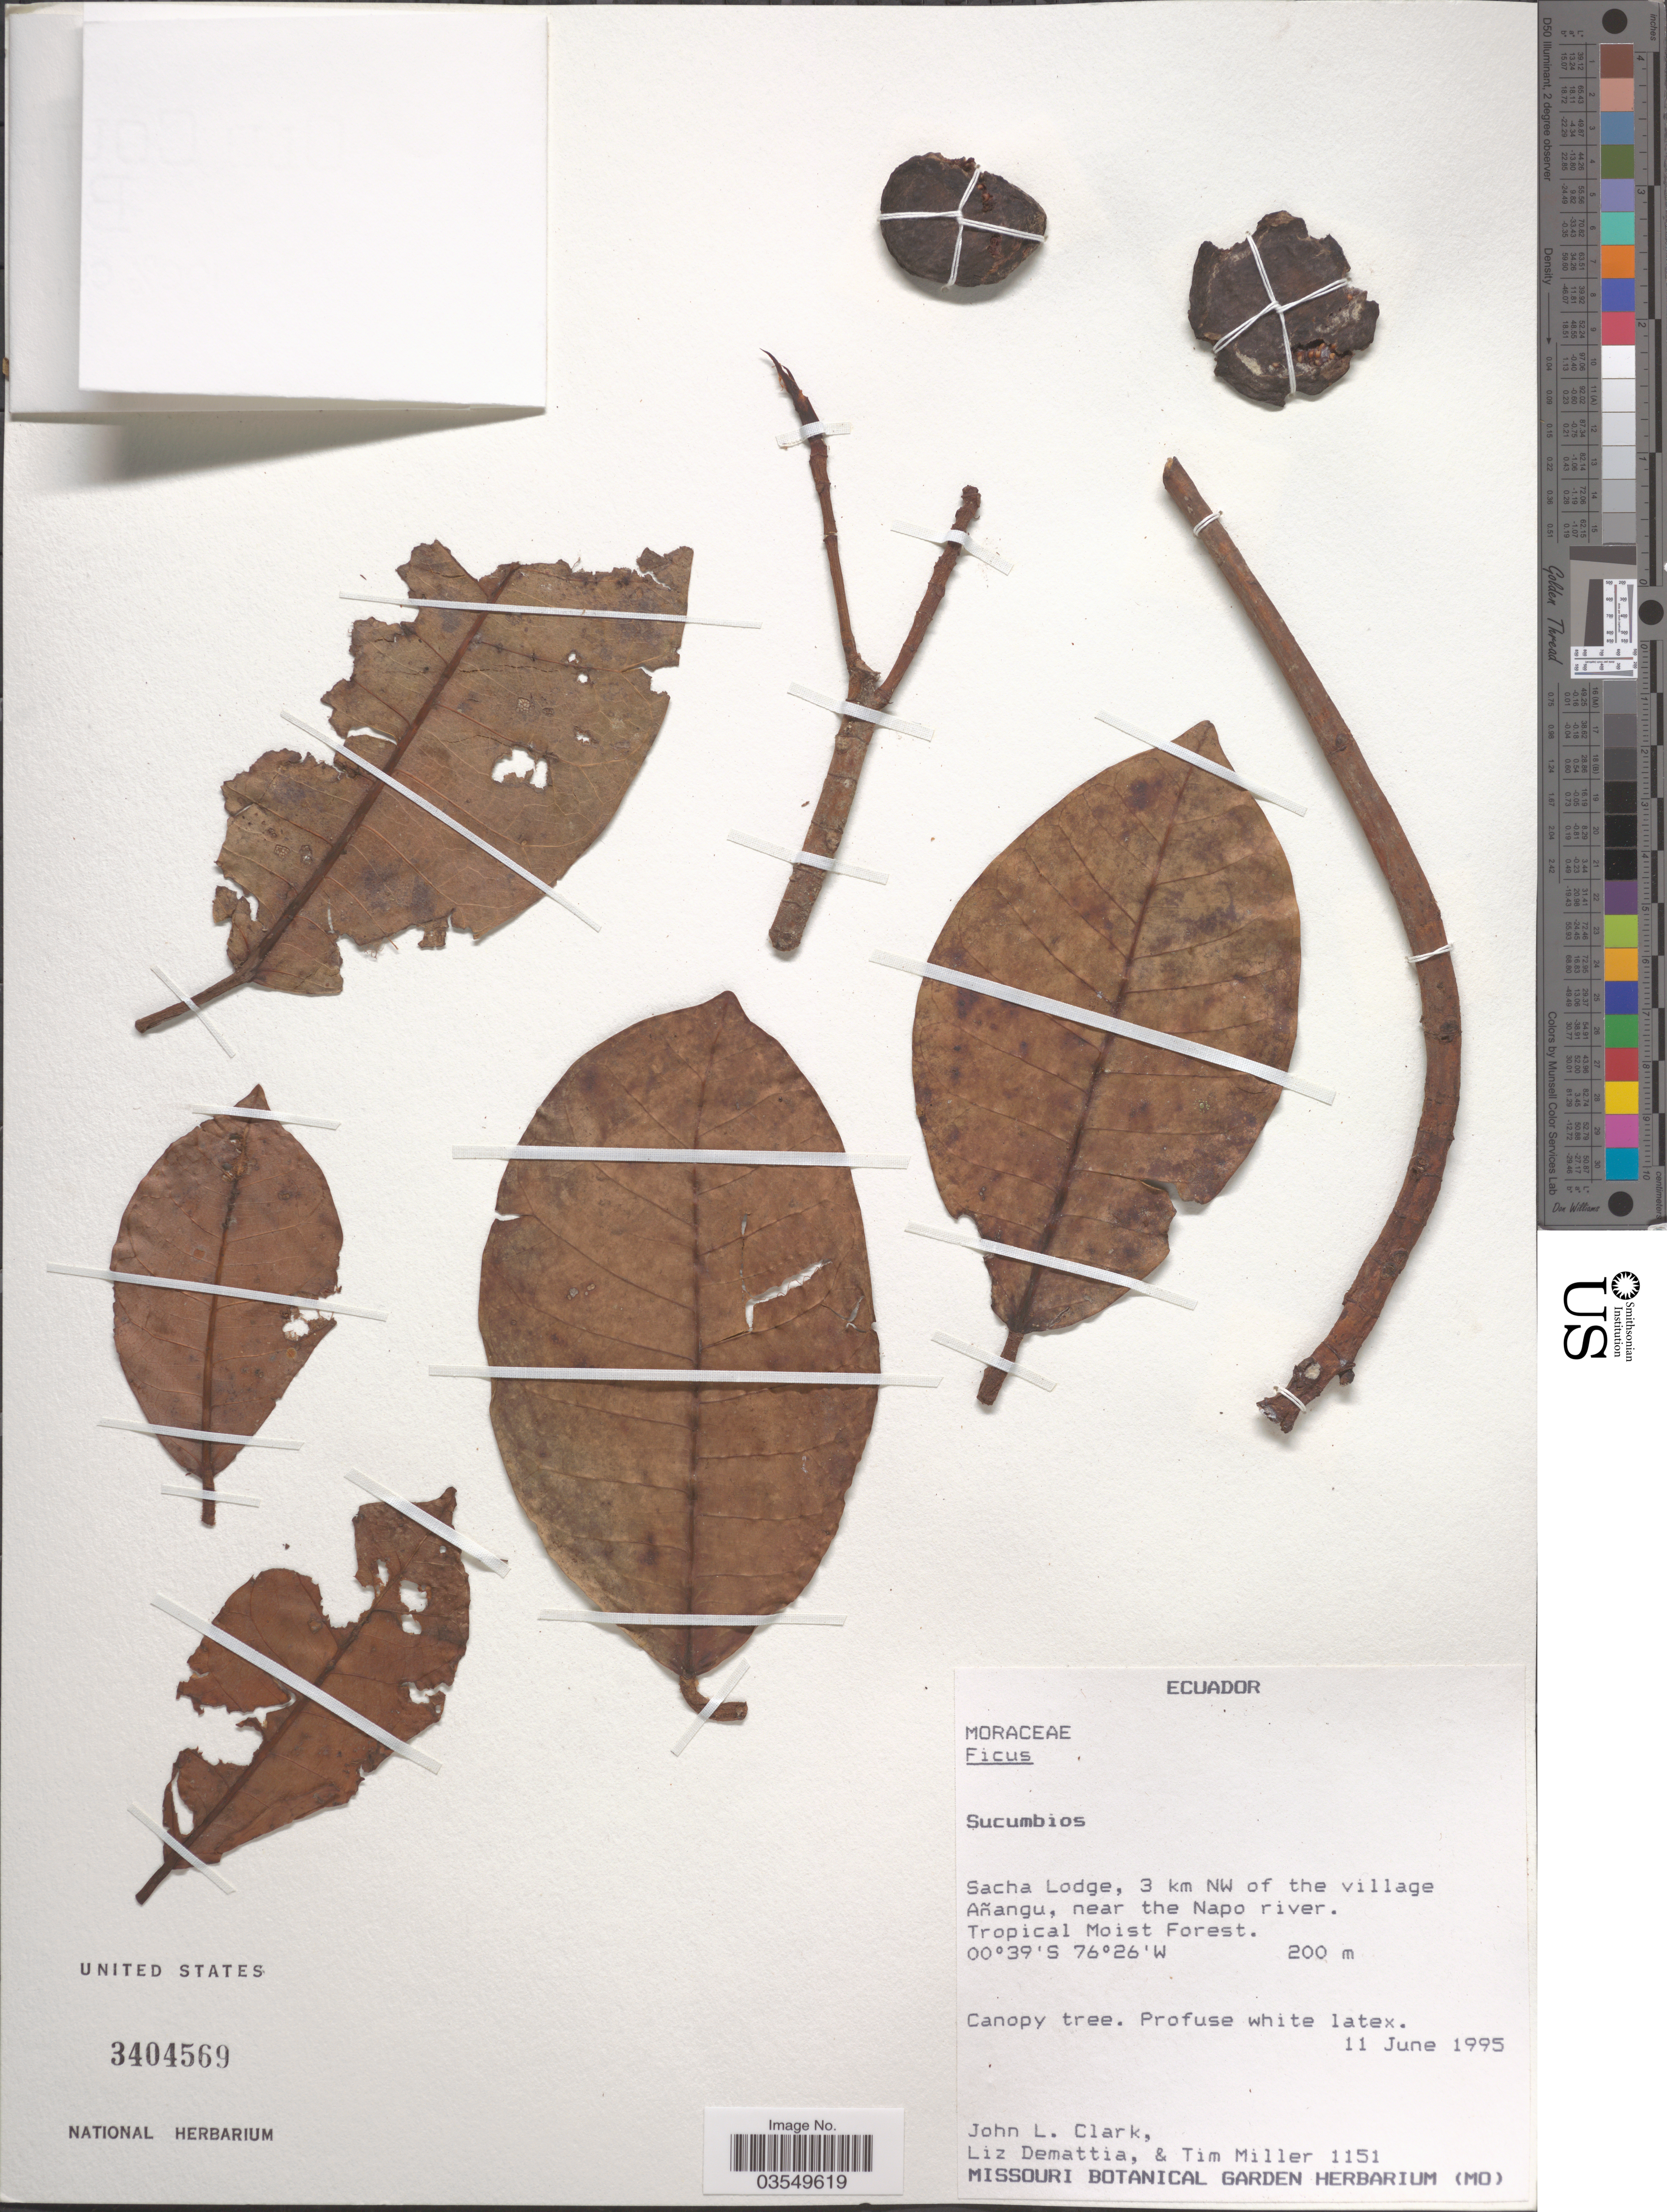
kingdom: Plantae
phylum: Tracheophyta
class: Magnoliopsida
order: Rosales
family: Moraceae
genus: Ficus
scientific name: Ficus sp.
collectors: J. L. Clark, L. Demattia & T. Miller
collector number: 1151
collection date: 1995-06-11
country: Ecuador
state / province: Sucumbíos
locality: Sacha Lodge, 3 km NW of the village Añangu, near the Napo river. Tropical Moist Forest.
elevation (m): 200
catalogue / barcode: US 3404569